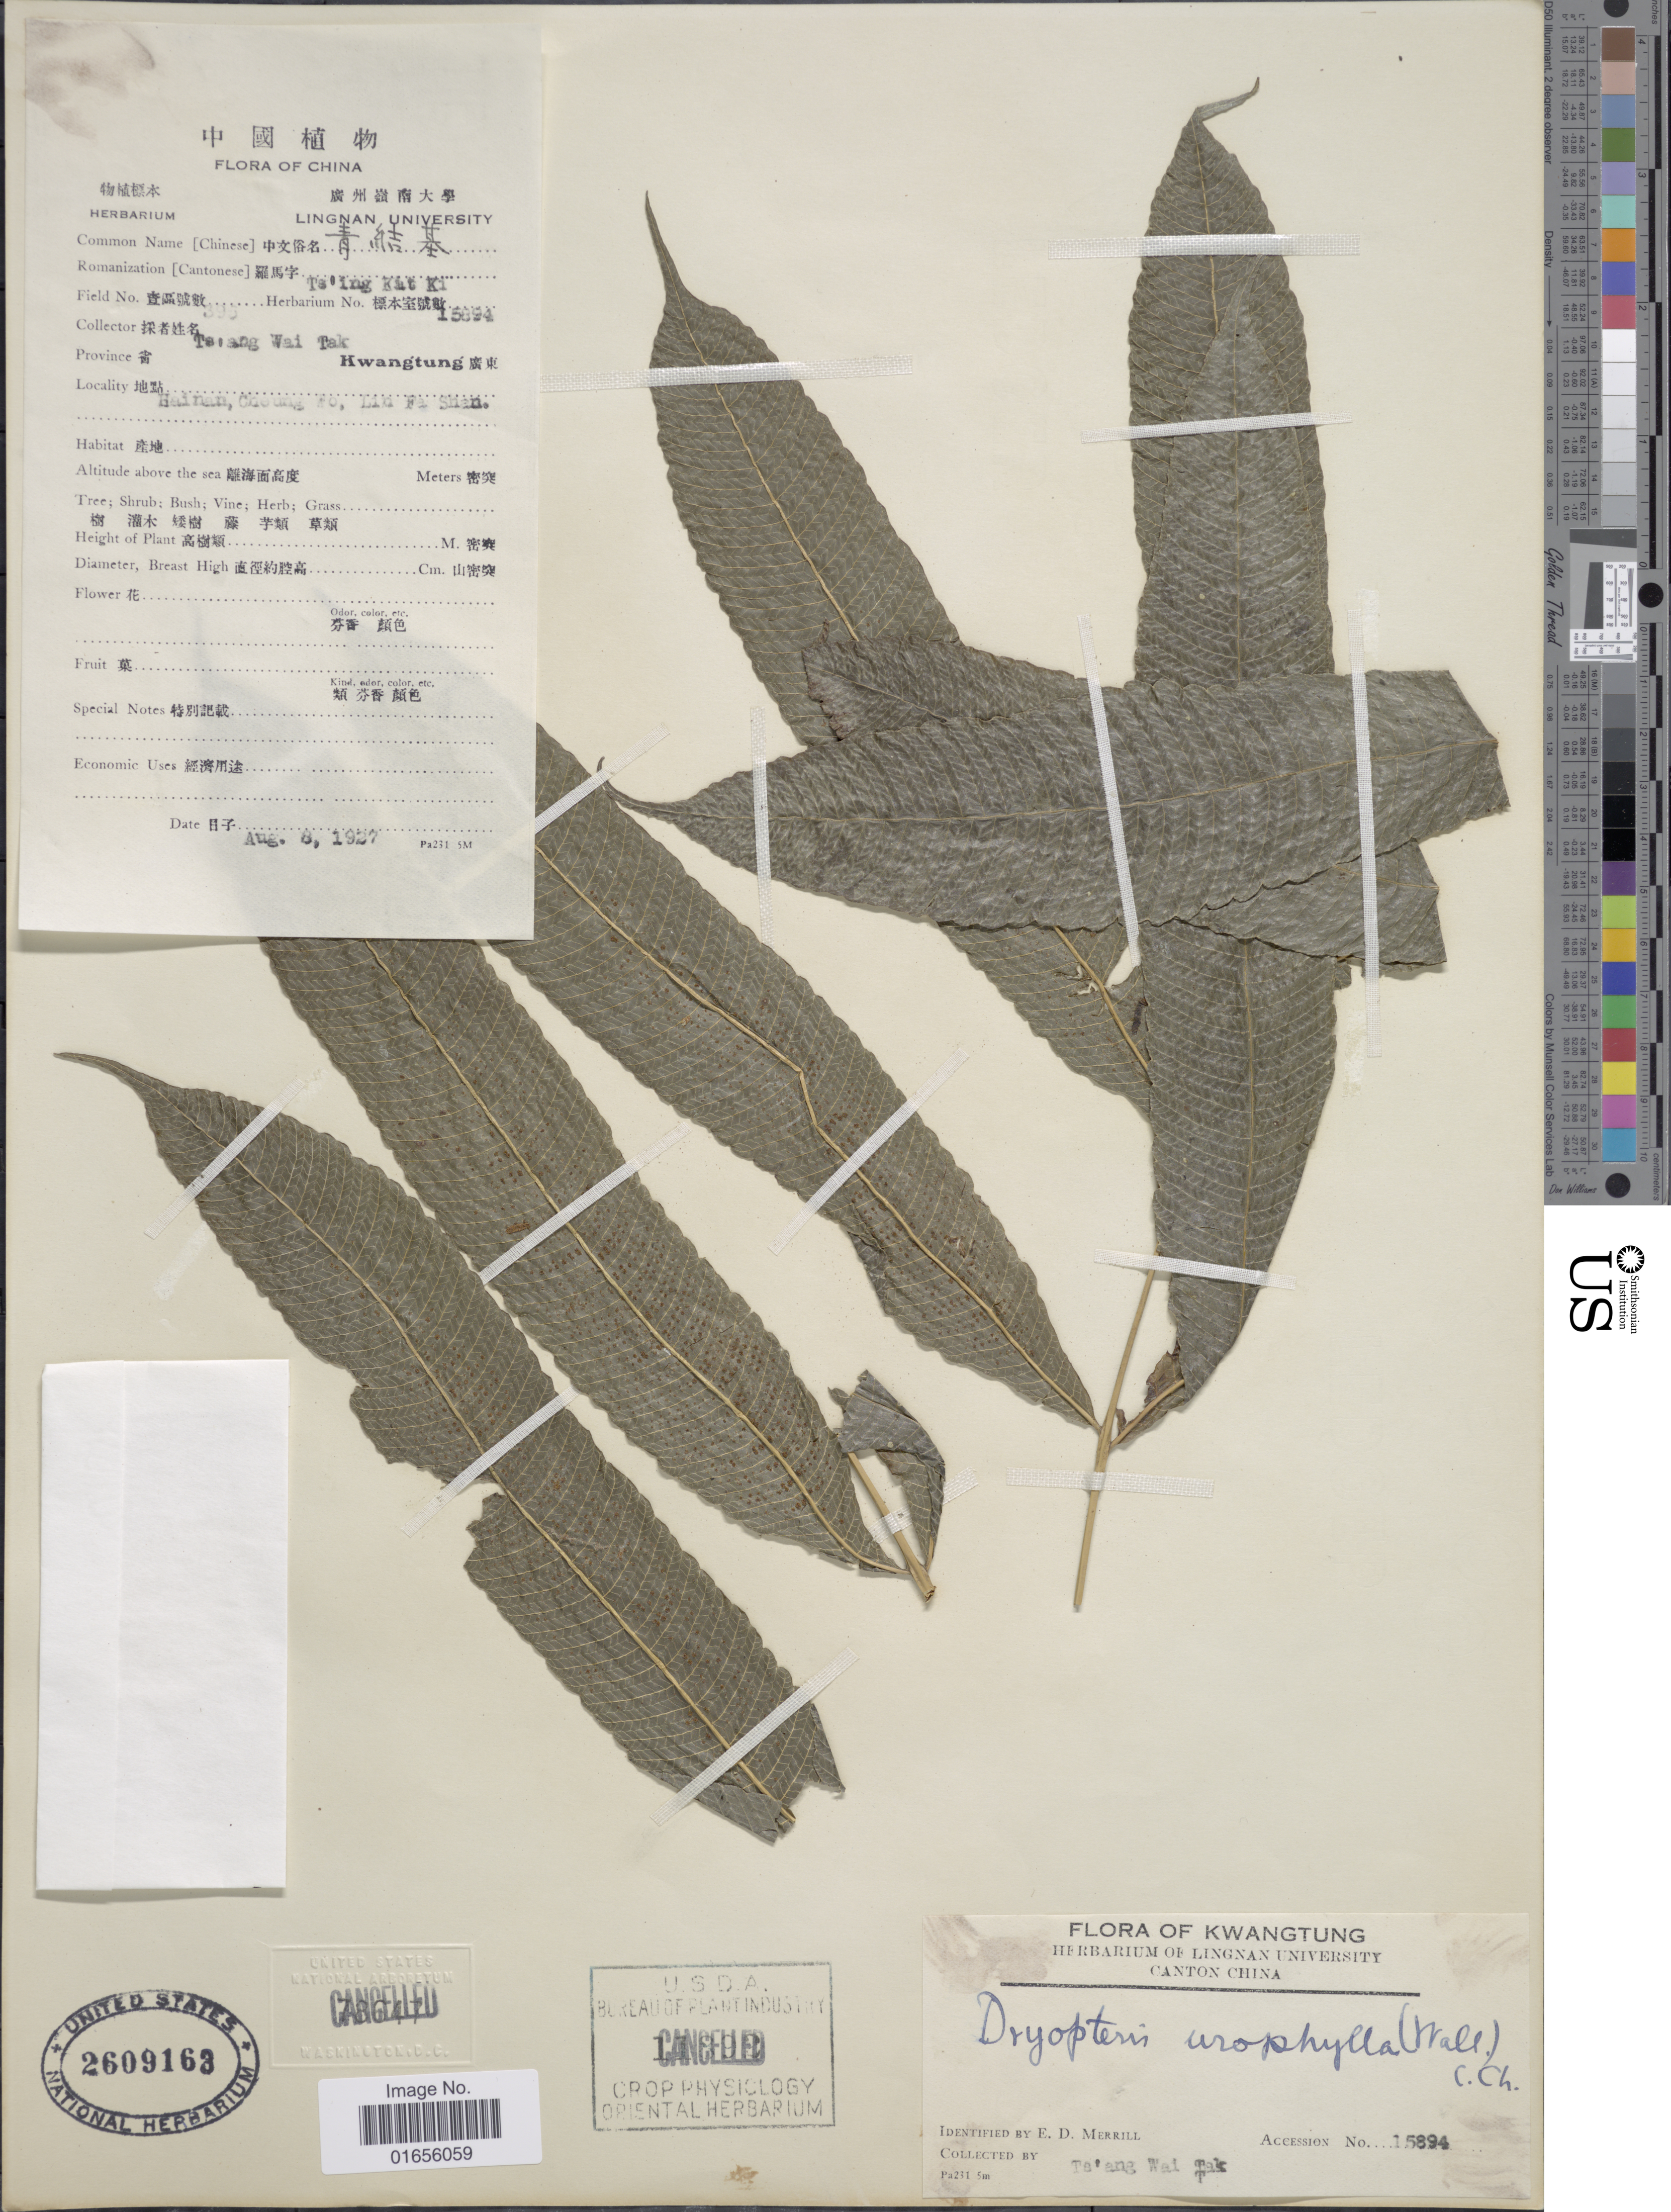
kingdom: Plantae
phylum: Tracheophyta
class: Polypodiopsida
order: Polypodiales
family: Thelypteridaceae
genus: Pronephrium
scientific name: Pronephrium repandum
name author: (Fée) Holttum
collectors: W. T. Tsang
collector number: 15894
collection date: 1927-08-08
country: China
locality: Province Kwangtung, Hainan, Cheung Fo, Lin Fi Shan,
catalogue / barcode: US 2609163